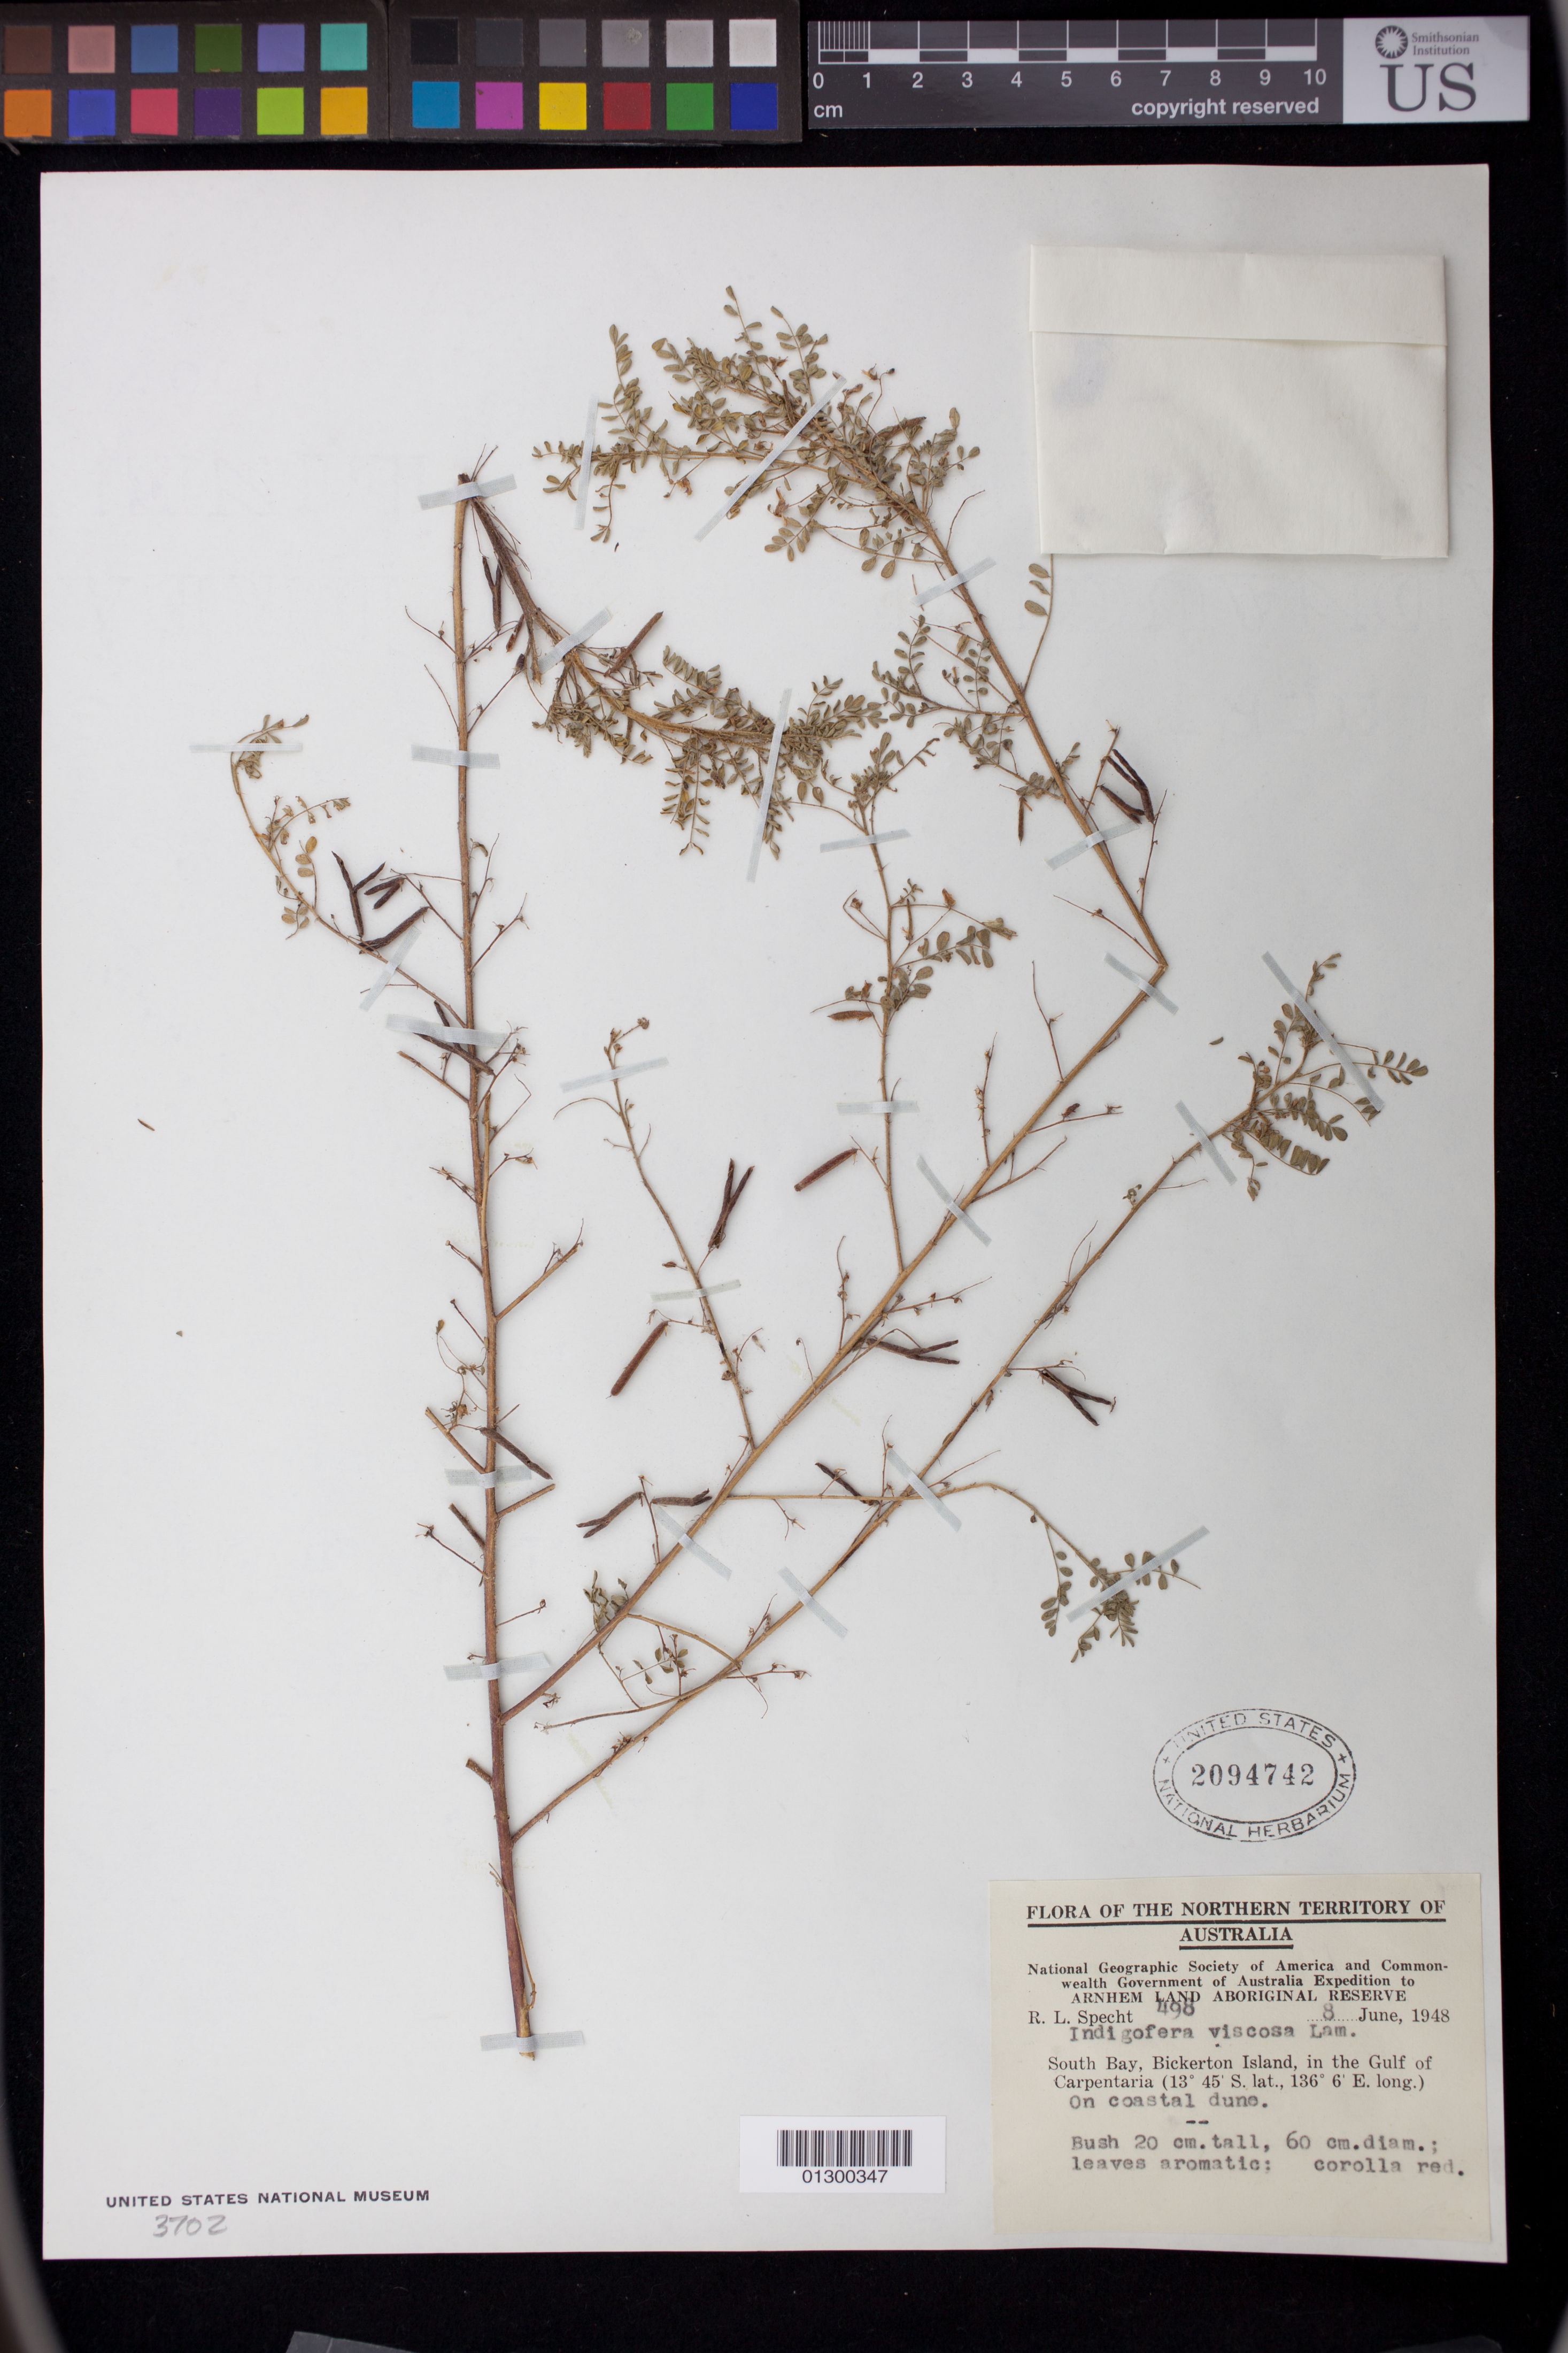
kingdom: Plantae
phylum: Tracheophyta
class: Magnoliopsida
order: Fabales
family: Fabaceae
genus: Indigofera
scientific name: Indigofera viscosa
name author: Lam.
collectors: R. L. Specht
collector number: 498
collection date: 1948-06-08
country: Australia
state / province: Northern Territory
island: Bickerton Island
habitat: On coastal dune.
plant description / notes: Bush 20 cm. tall, 60 cm. diam.; leaves aromatic; corolla red.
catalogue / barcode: US 2094742